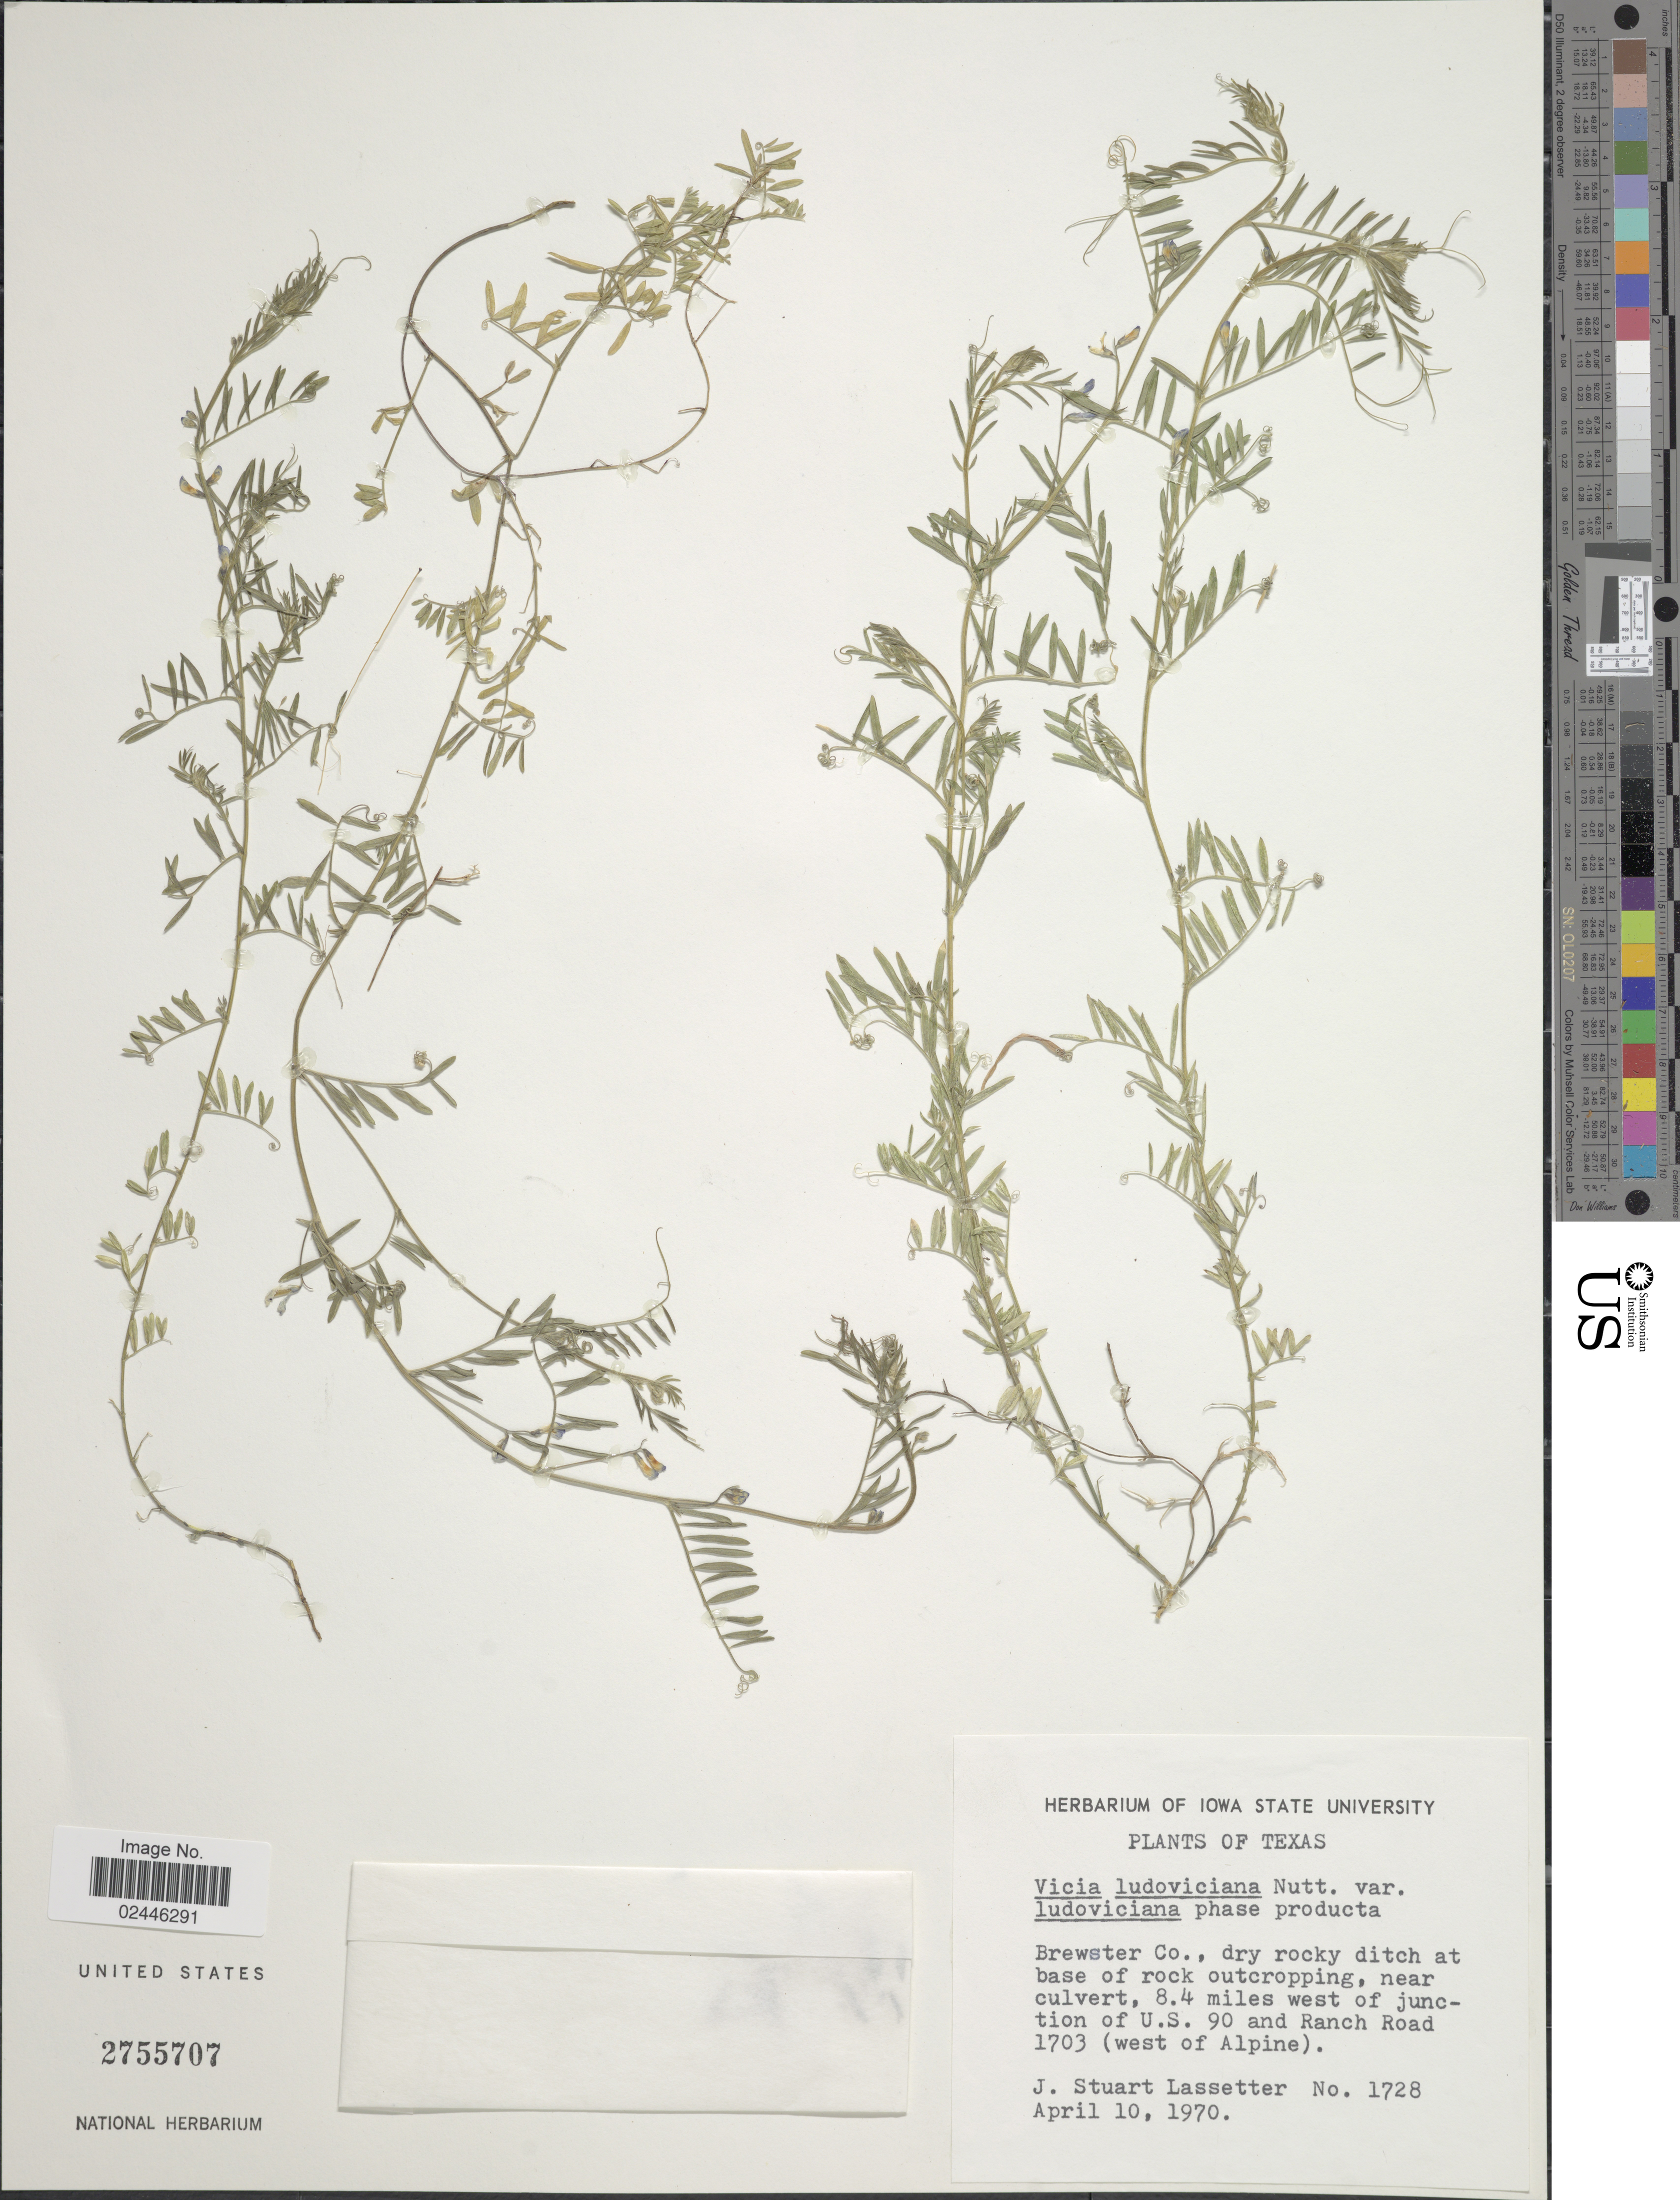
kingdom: Plantae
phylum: Tracheophyta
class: Magnoliopsida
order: Fabales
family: Fabaceae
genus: Vicia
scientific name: Vicia ludoviciana var. ludoviciana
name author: Nutt. ex Torr. & A. Gray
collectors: J. Lassetter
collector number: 1728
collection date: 1970-04-10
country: United States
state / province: Texas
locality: Brewster Co. near culvert, 8.4 miles west of junction of U.S. 90 and Ranch Road 1703 (west of Apine0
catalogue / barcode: US 2755707